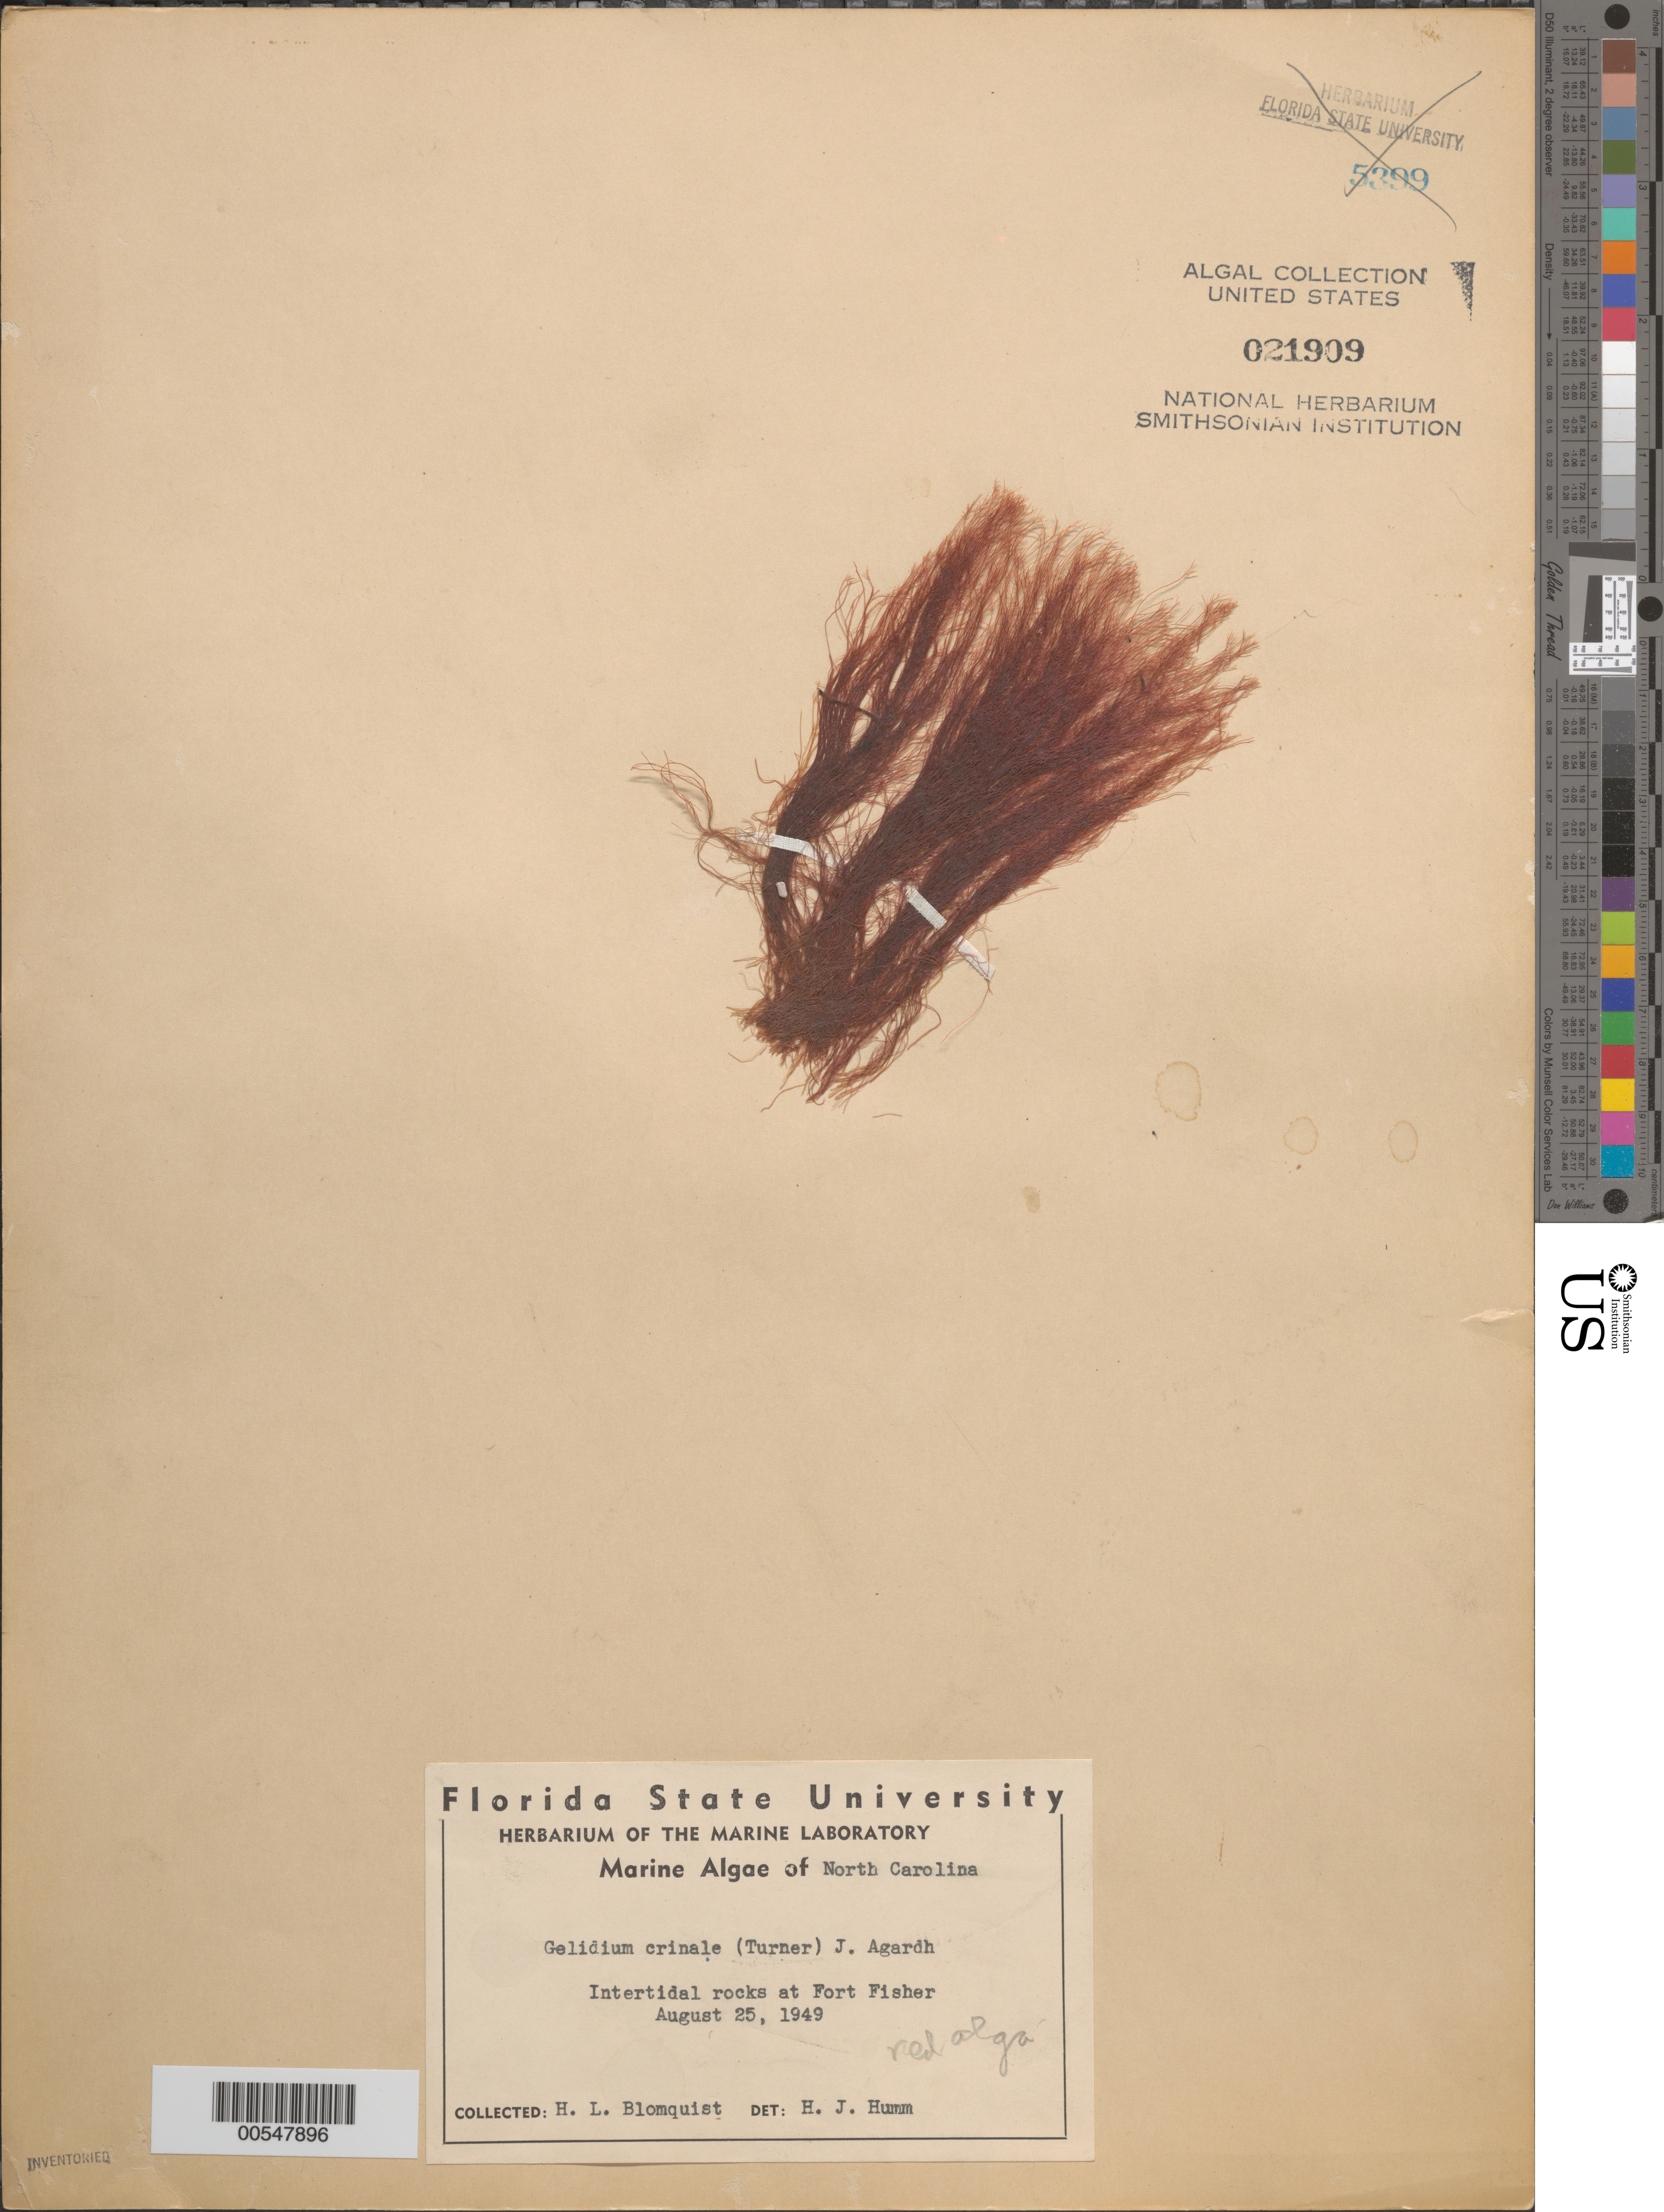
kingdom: Plantae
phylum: Rhodophyta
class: Florideophyceae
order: Gelidiales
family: Gelidiaceae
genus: Gelidium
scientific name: Gelidium crinale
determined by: Humm, Harold J.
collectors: H. Blomquist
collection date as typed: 25 Aug 1949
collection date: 1949-08-25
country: United States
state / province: North Carolina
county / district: New Hanover County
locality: Fort Fisher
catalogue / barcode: US 21909